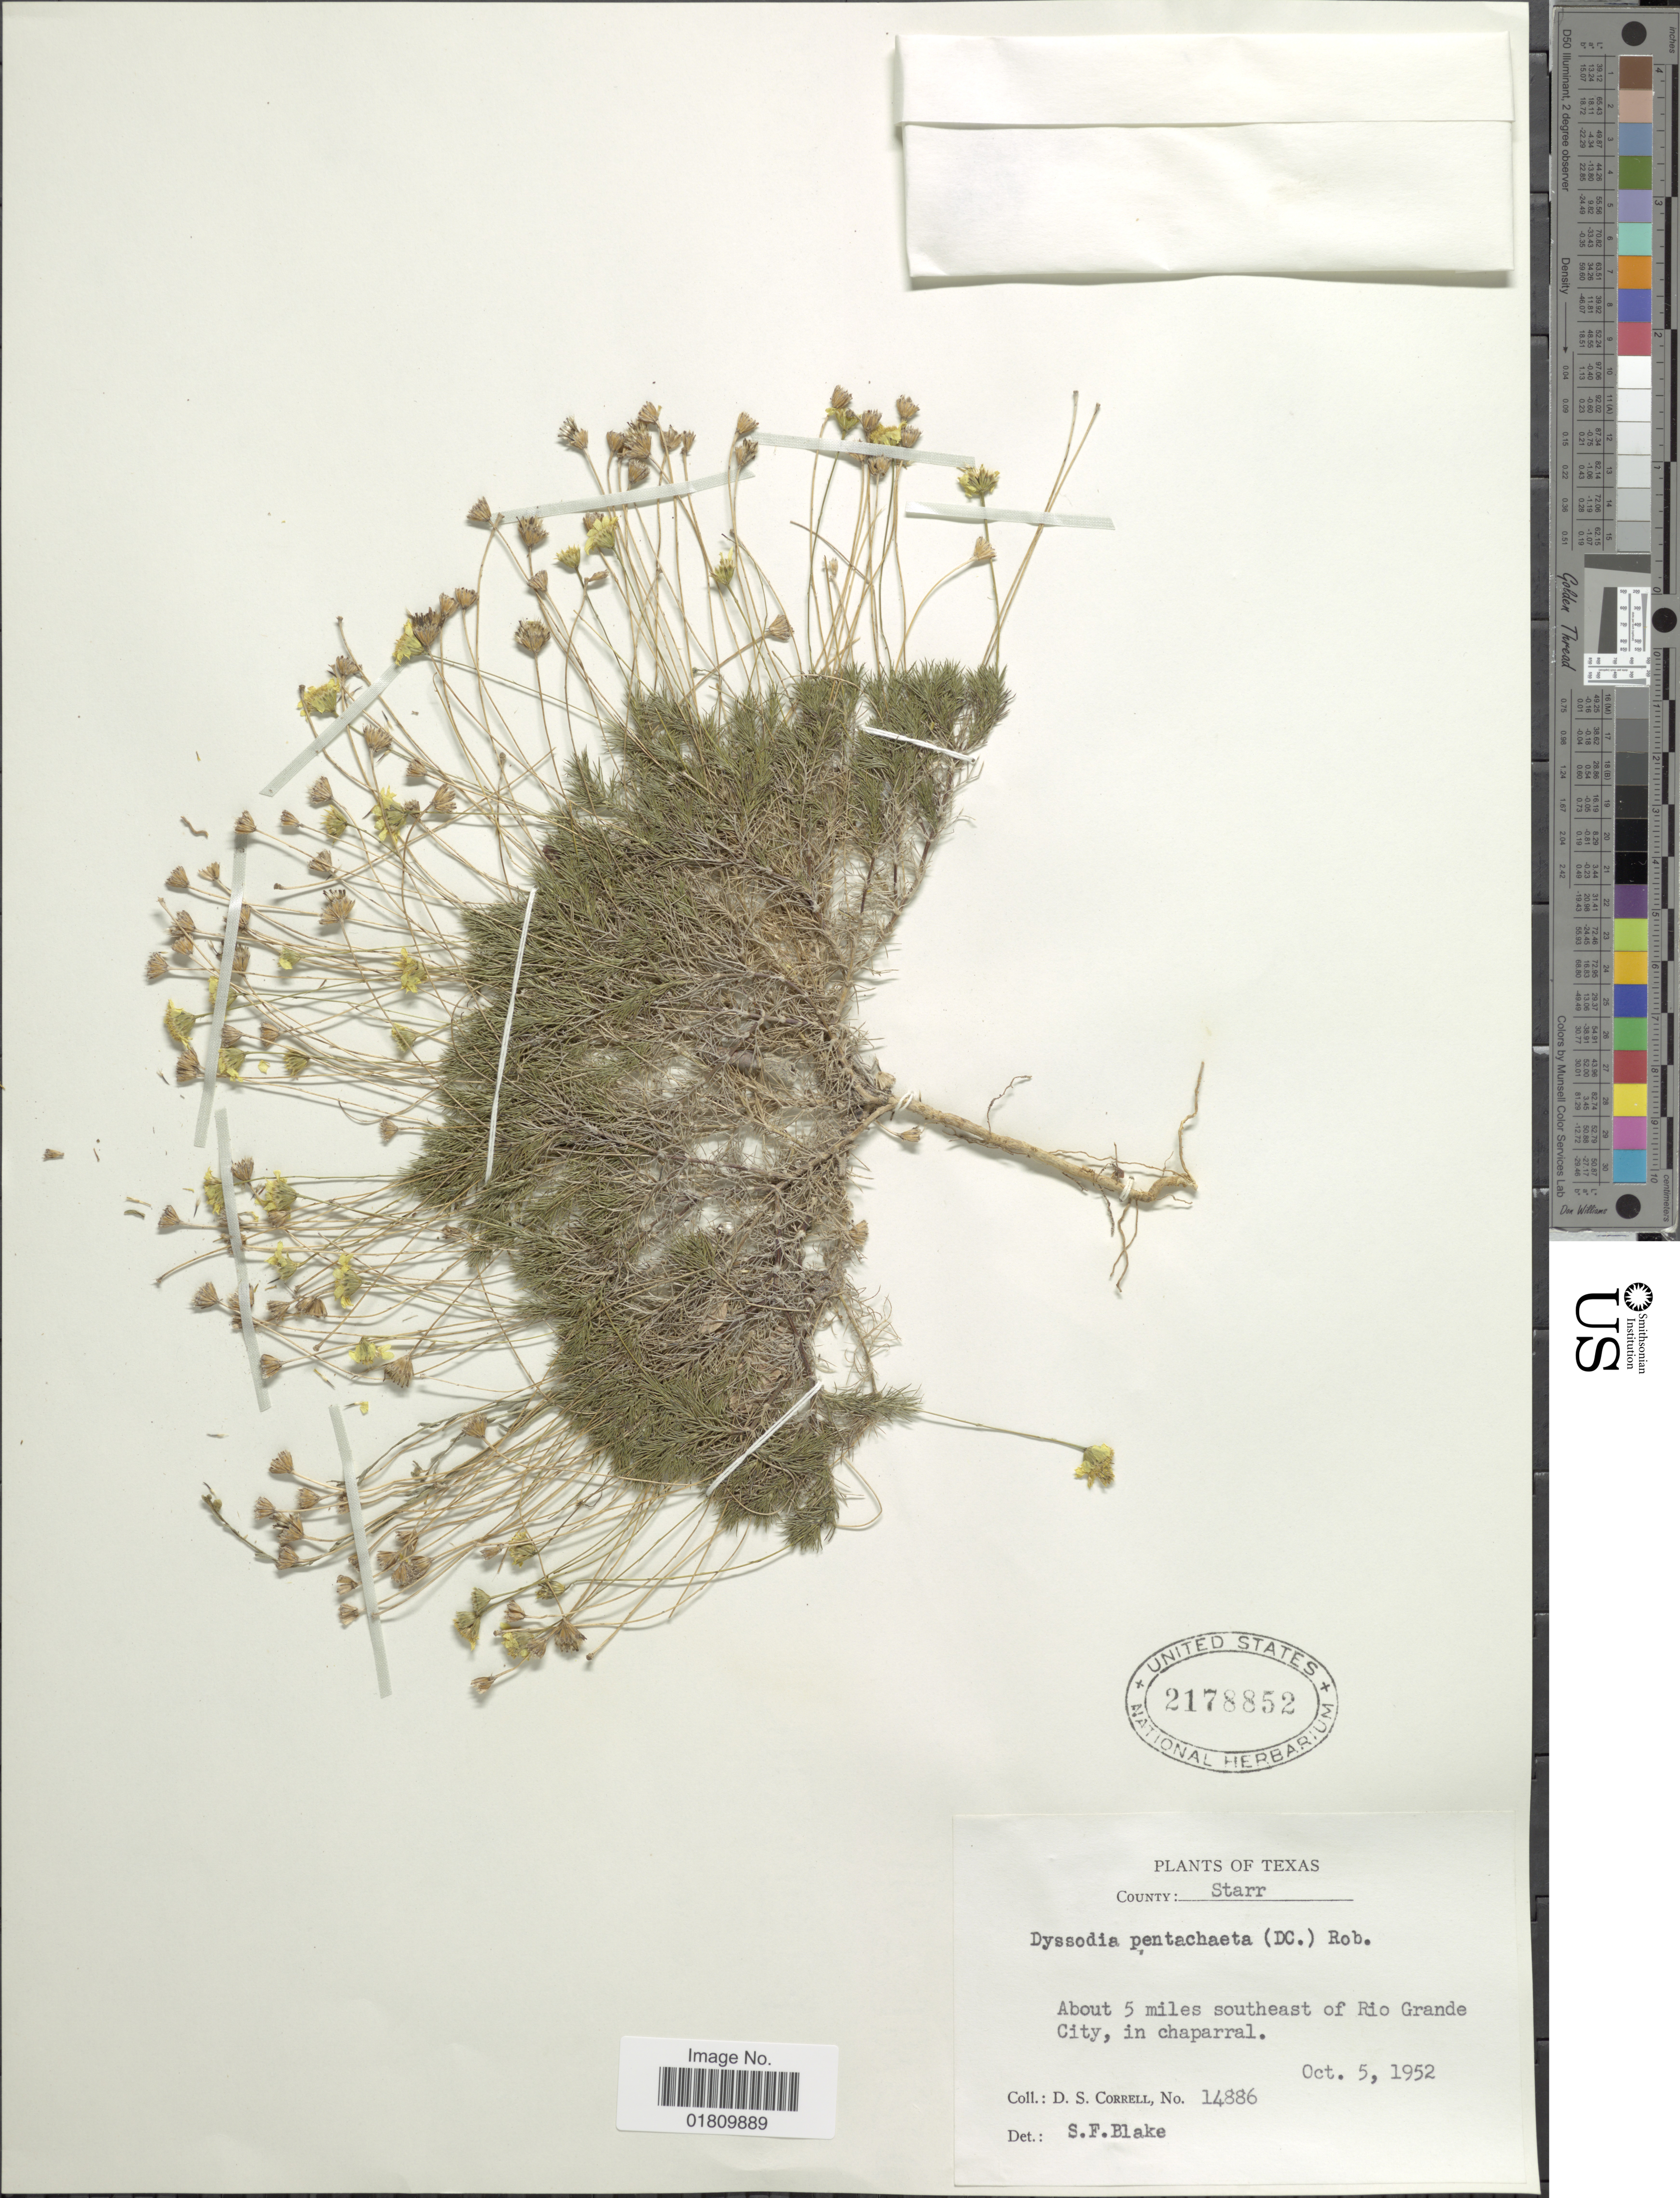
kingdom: Plantae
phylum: Tracheophyta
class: Magnoliopsida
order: Asterales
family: Asteraceae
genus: Thymophylla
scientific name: Thymophylla pentachaeta var. belenidium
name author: (DC.) Strother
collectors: D. S. Correll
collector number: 14886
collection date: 1952-10-05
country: United States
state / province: Texas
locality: County: Starr, about 5 miles southeast of Rio Grande City, in chaparral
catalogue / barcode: US 2178852